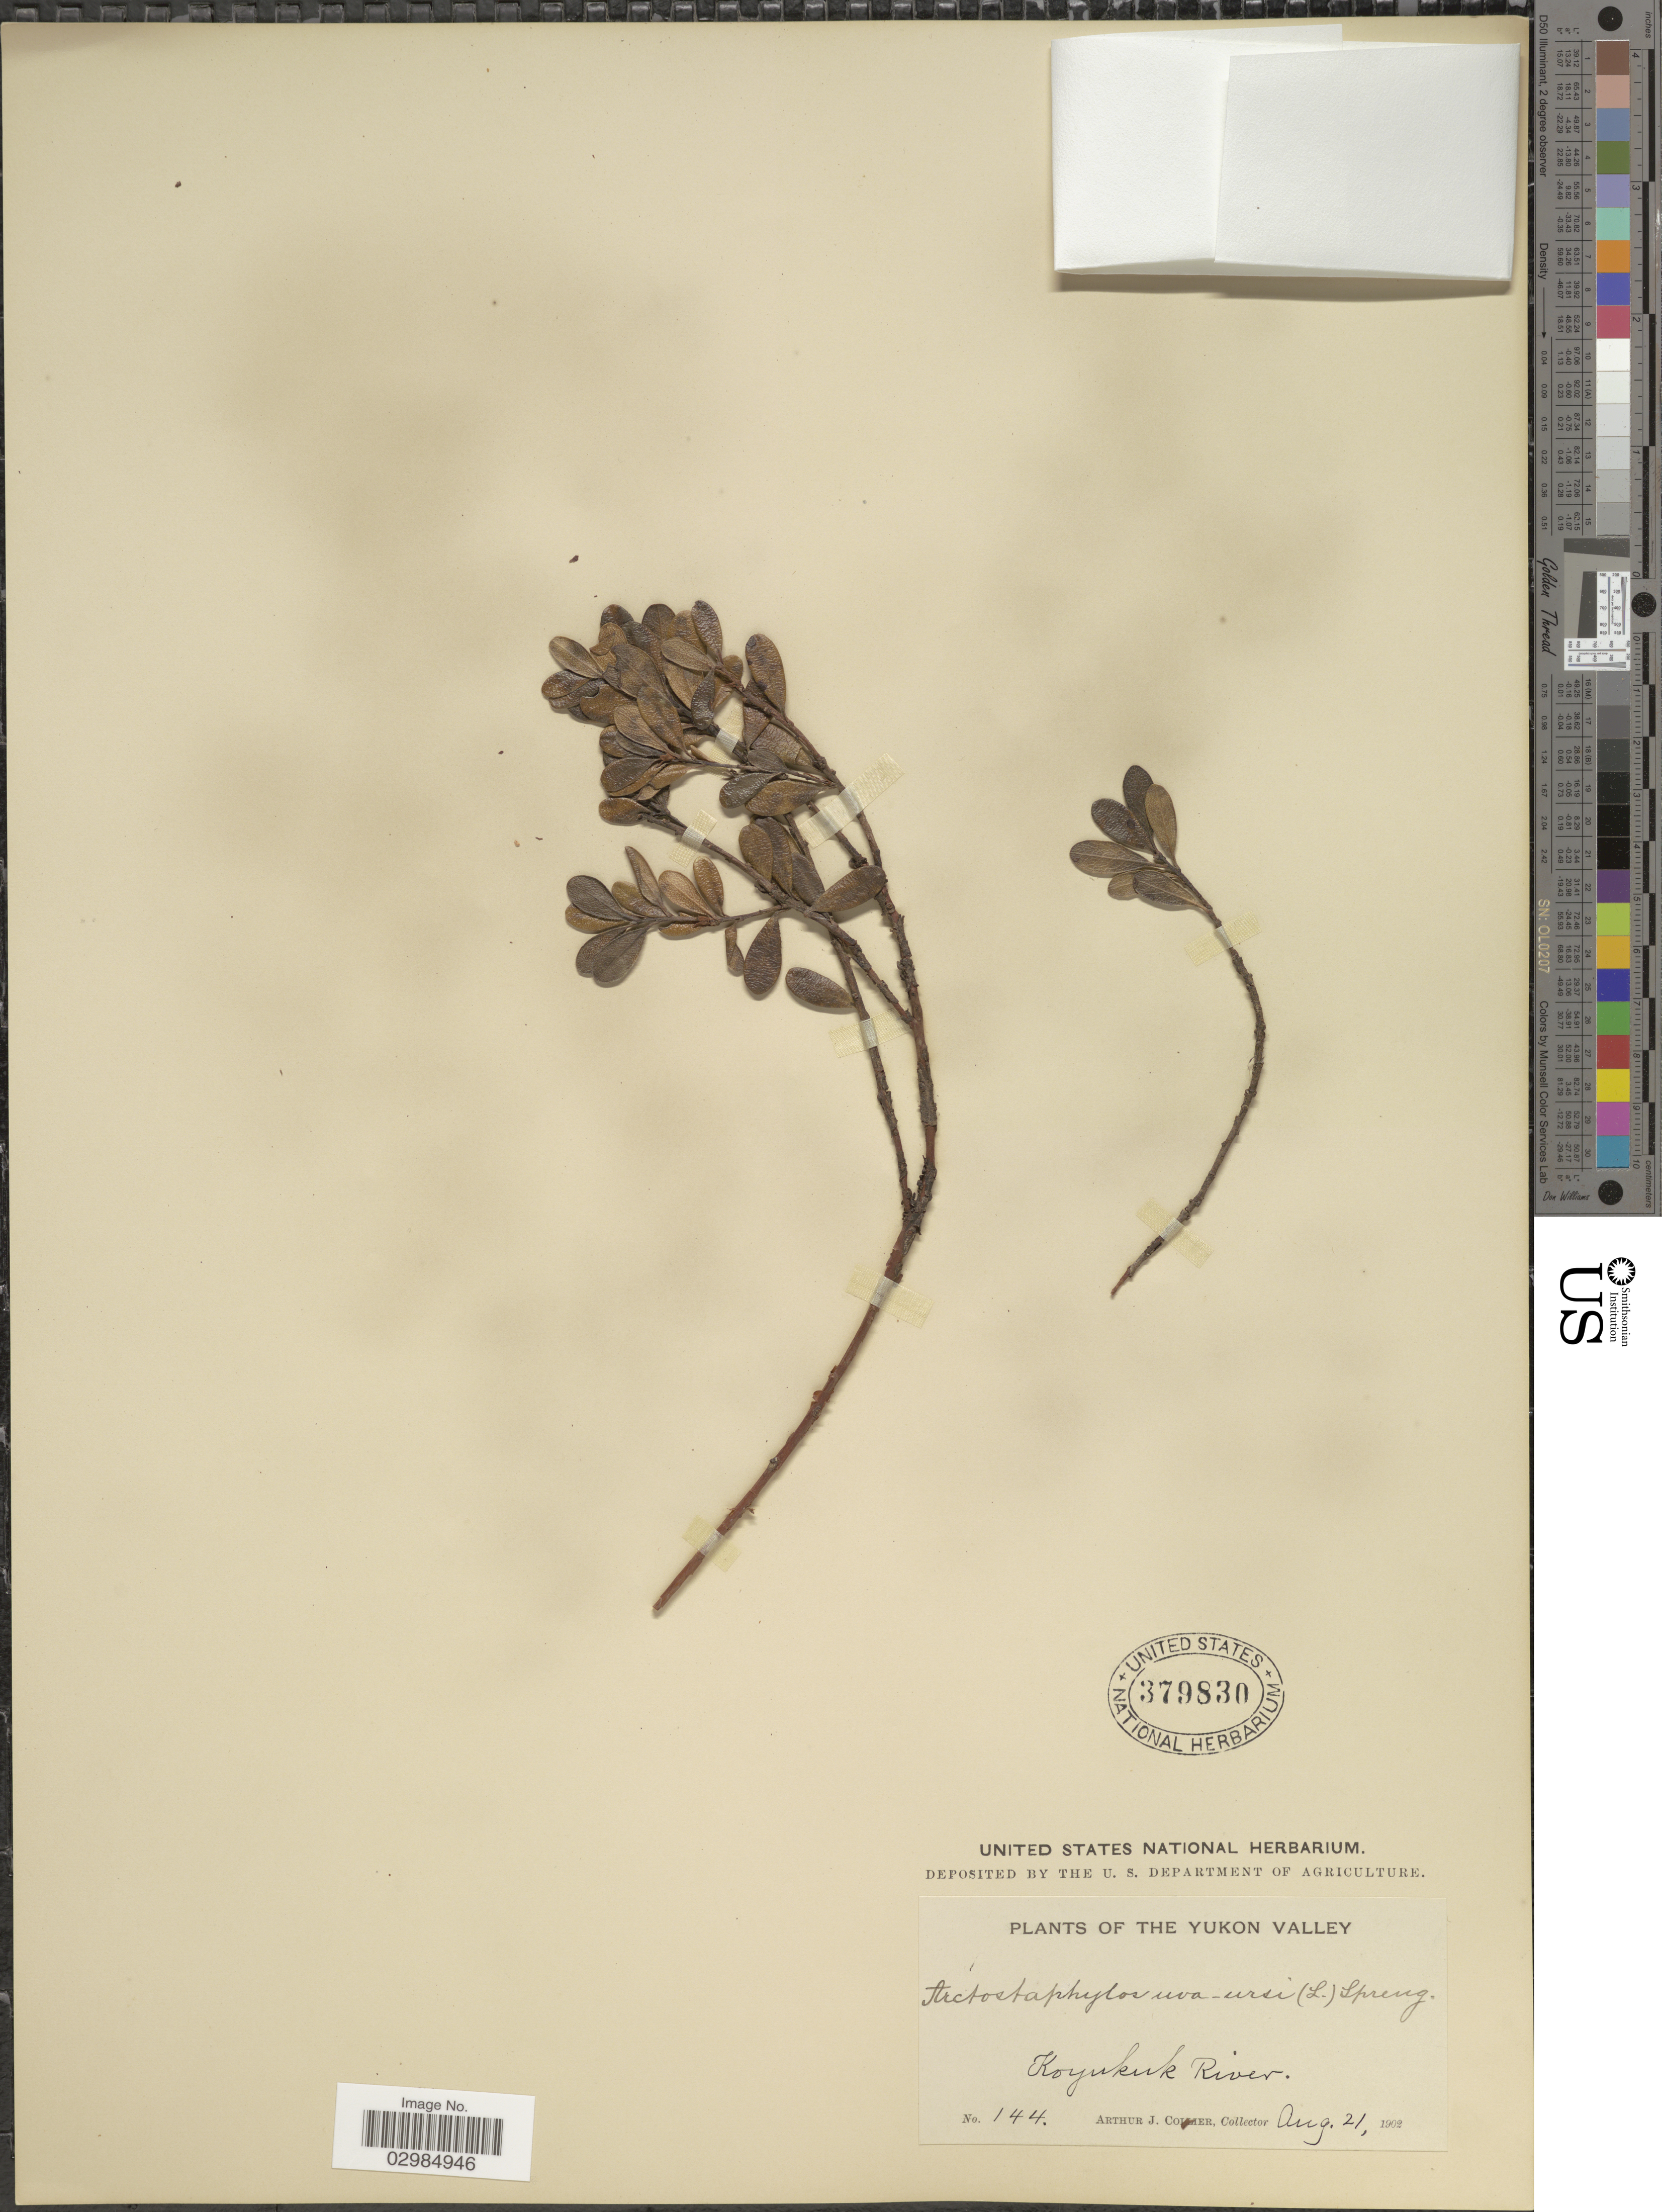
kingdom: Plantae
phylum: Tracheophyta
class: Magnoliopsida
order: Ericales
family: Ericaceae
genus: Arctostaphylos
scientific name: Arctostaphylos uva-ursi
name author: (L.) Spreng.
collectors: A. Collier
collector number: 144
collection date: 1902-08-21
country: Canada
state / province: Yukon Territory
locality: The Yukon Valley. Koyukuk River.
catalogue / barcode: US 379830